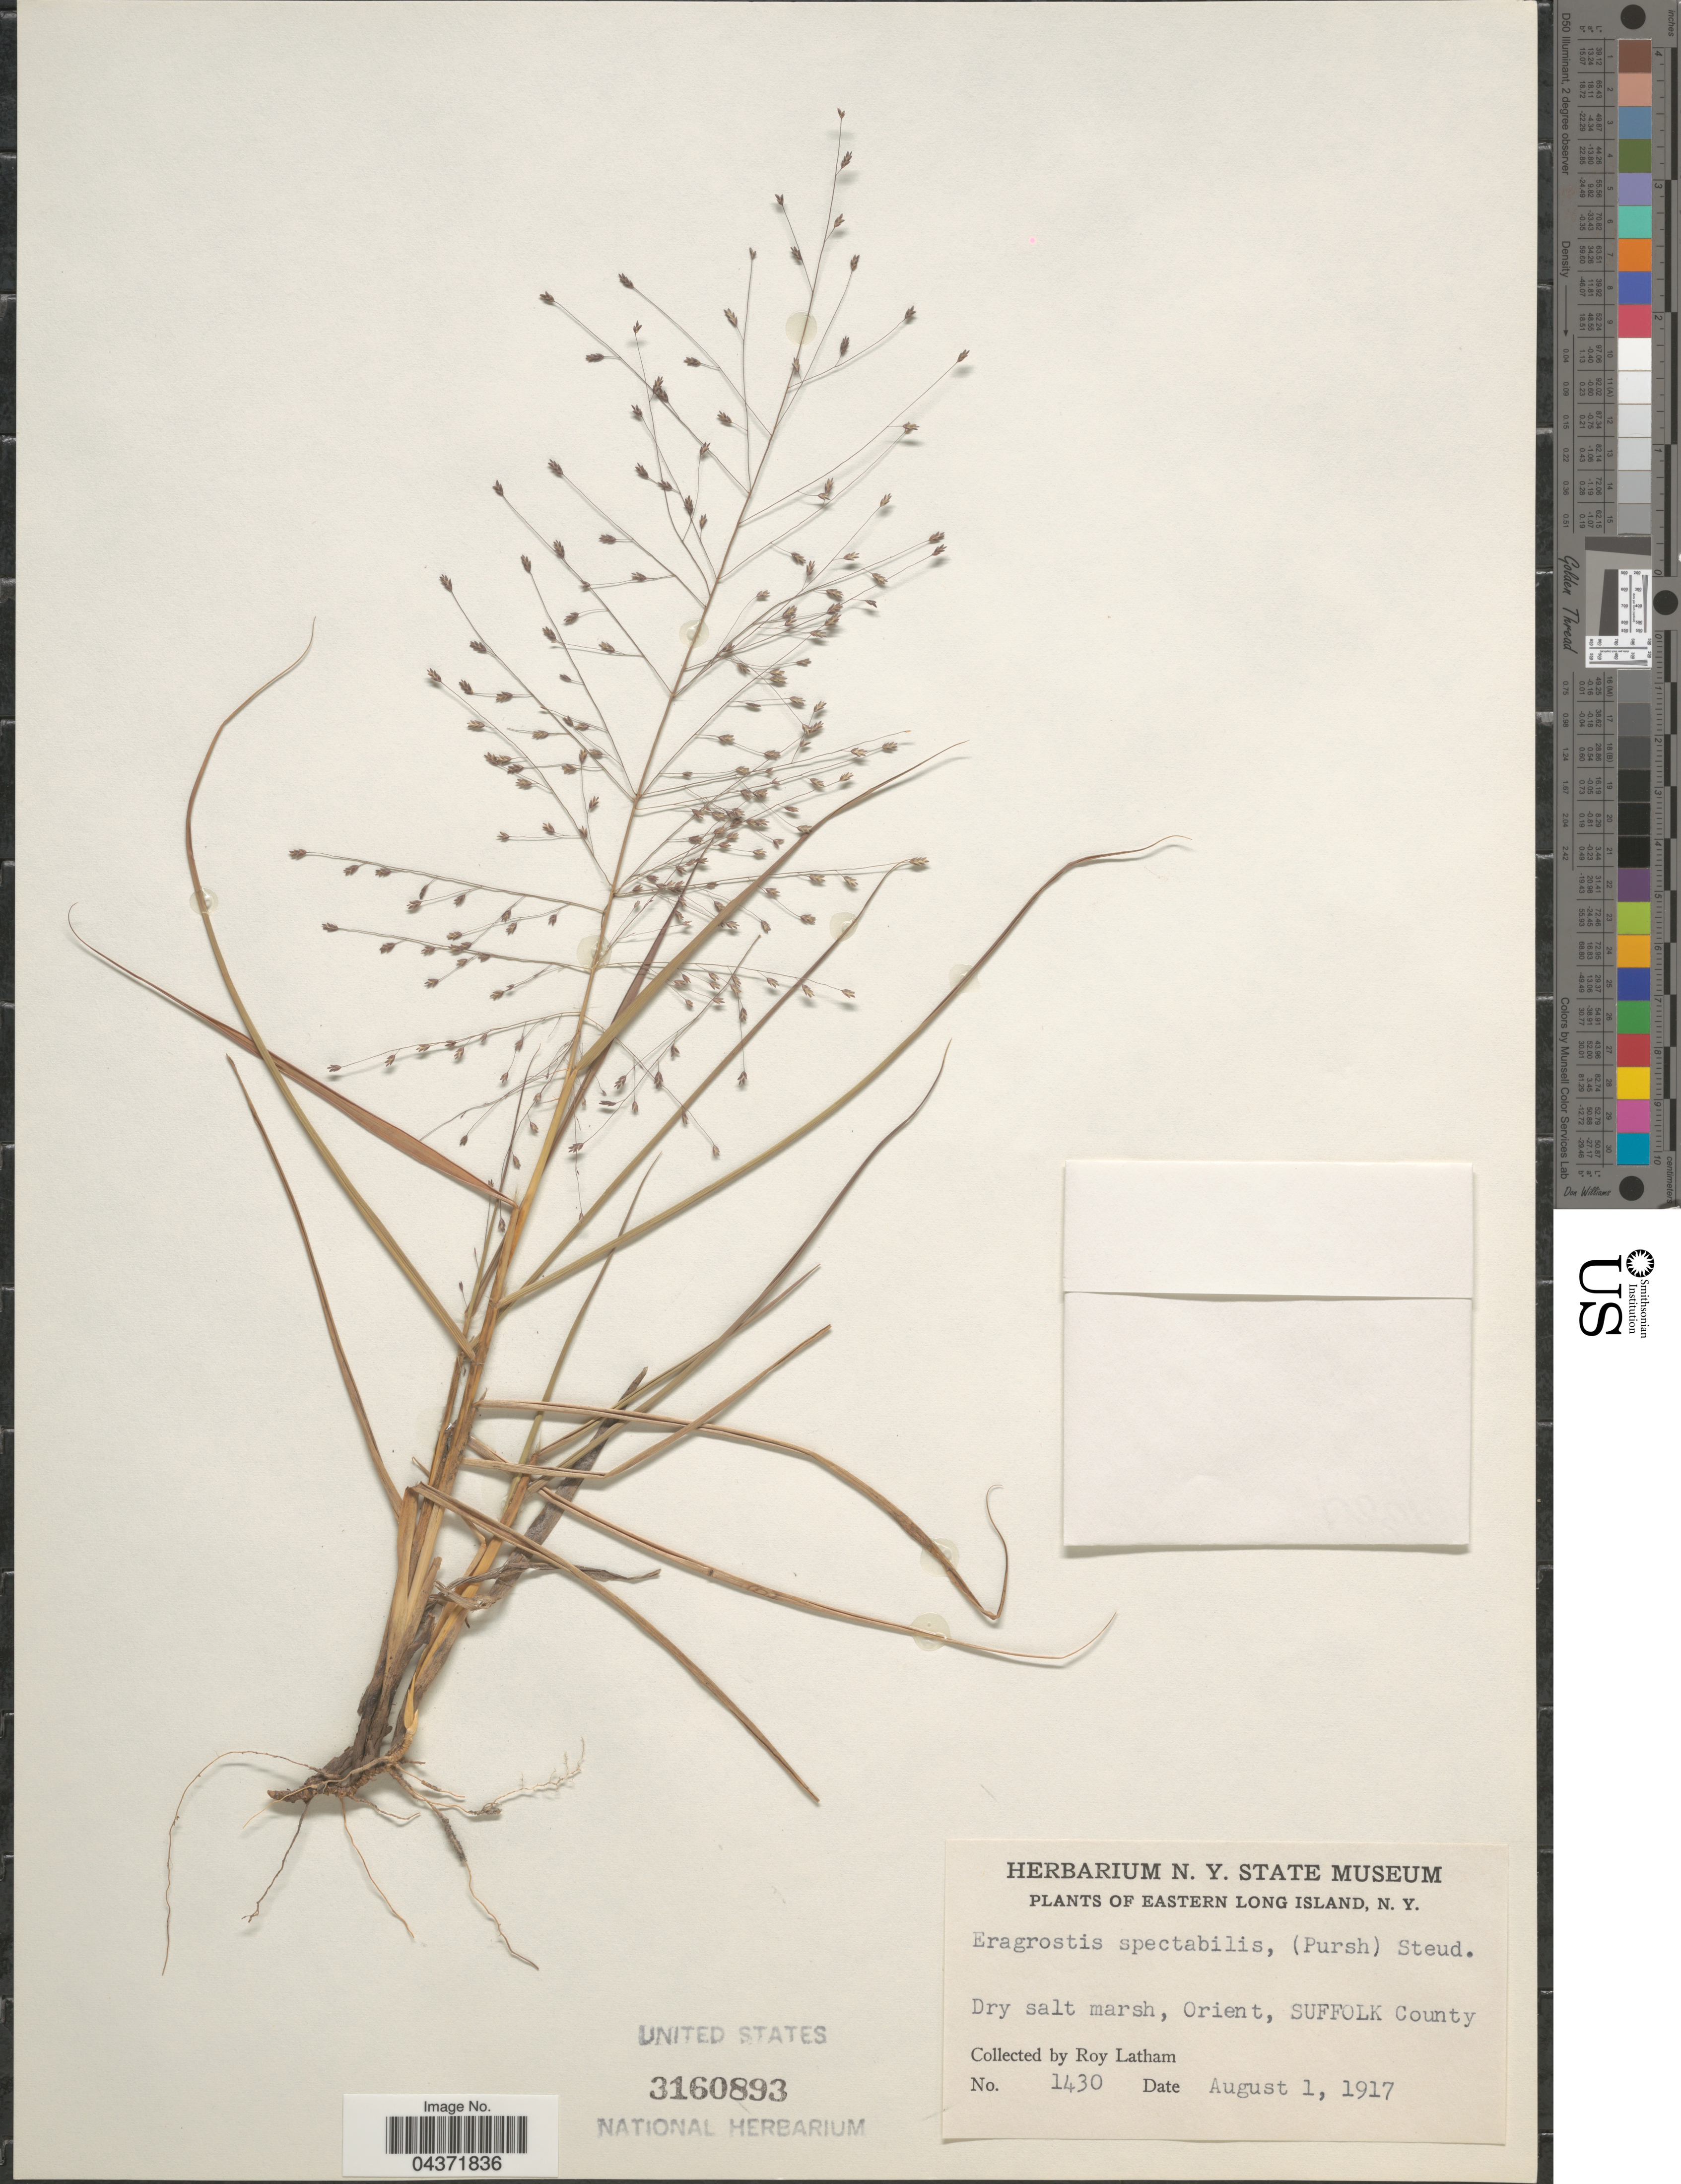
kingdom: Plantae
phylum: Tracheophyta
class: Liliopsida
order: Poales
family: Poaceae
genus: Eragrostis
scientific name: Eragrostis spectabilis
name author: (Pursh) Steud.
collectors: R. Latham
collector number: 1430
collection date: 1917-08-01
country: United States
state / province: New York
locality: Eastern Long Island. Orient, Suffolk County.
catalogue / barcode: US 3160893